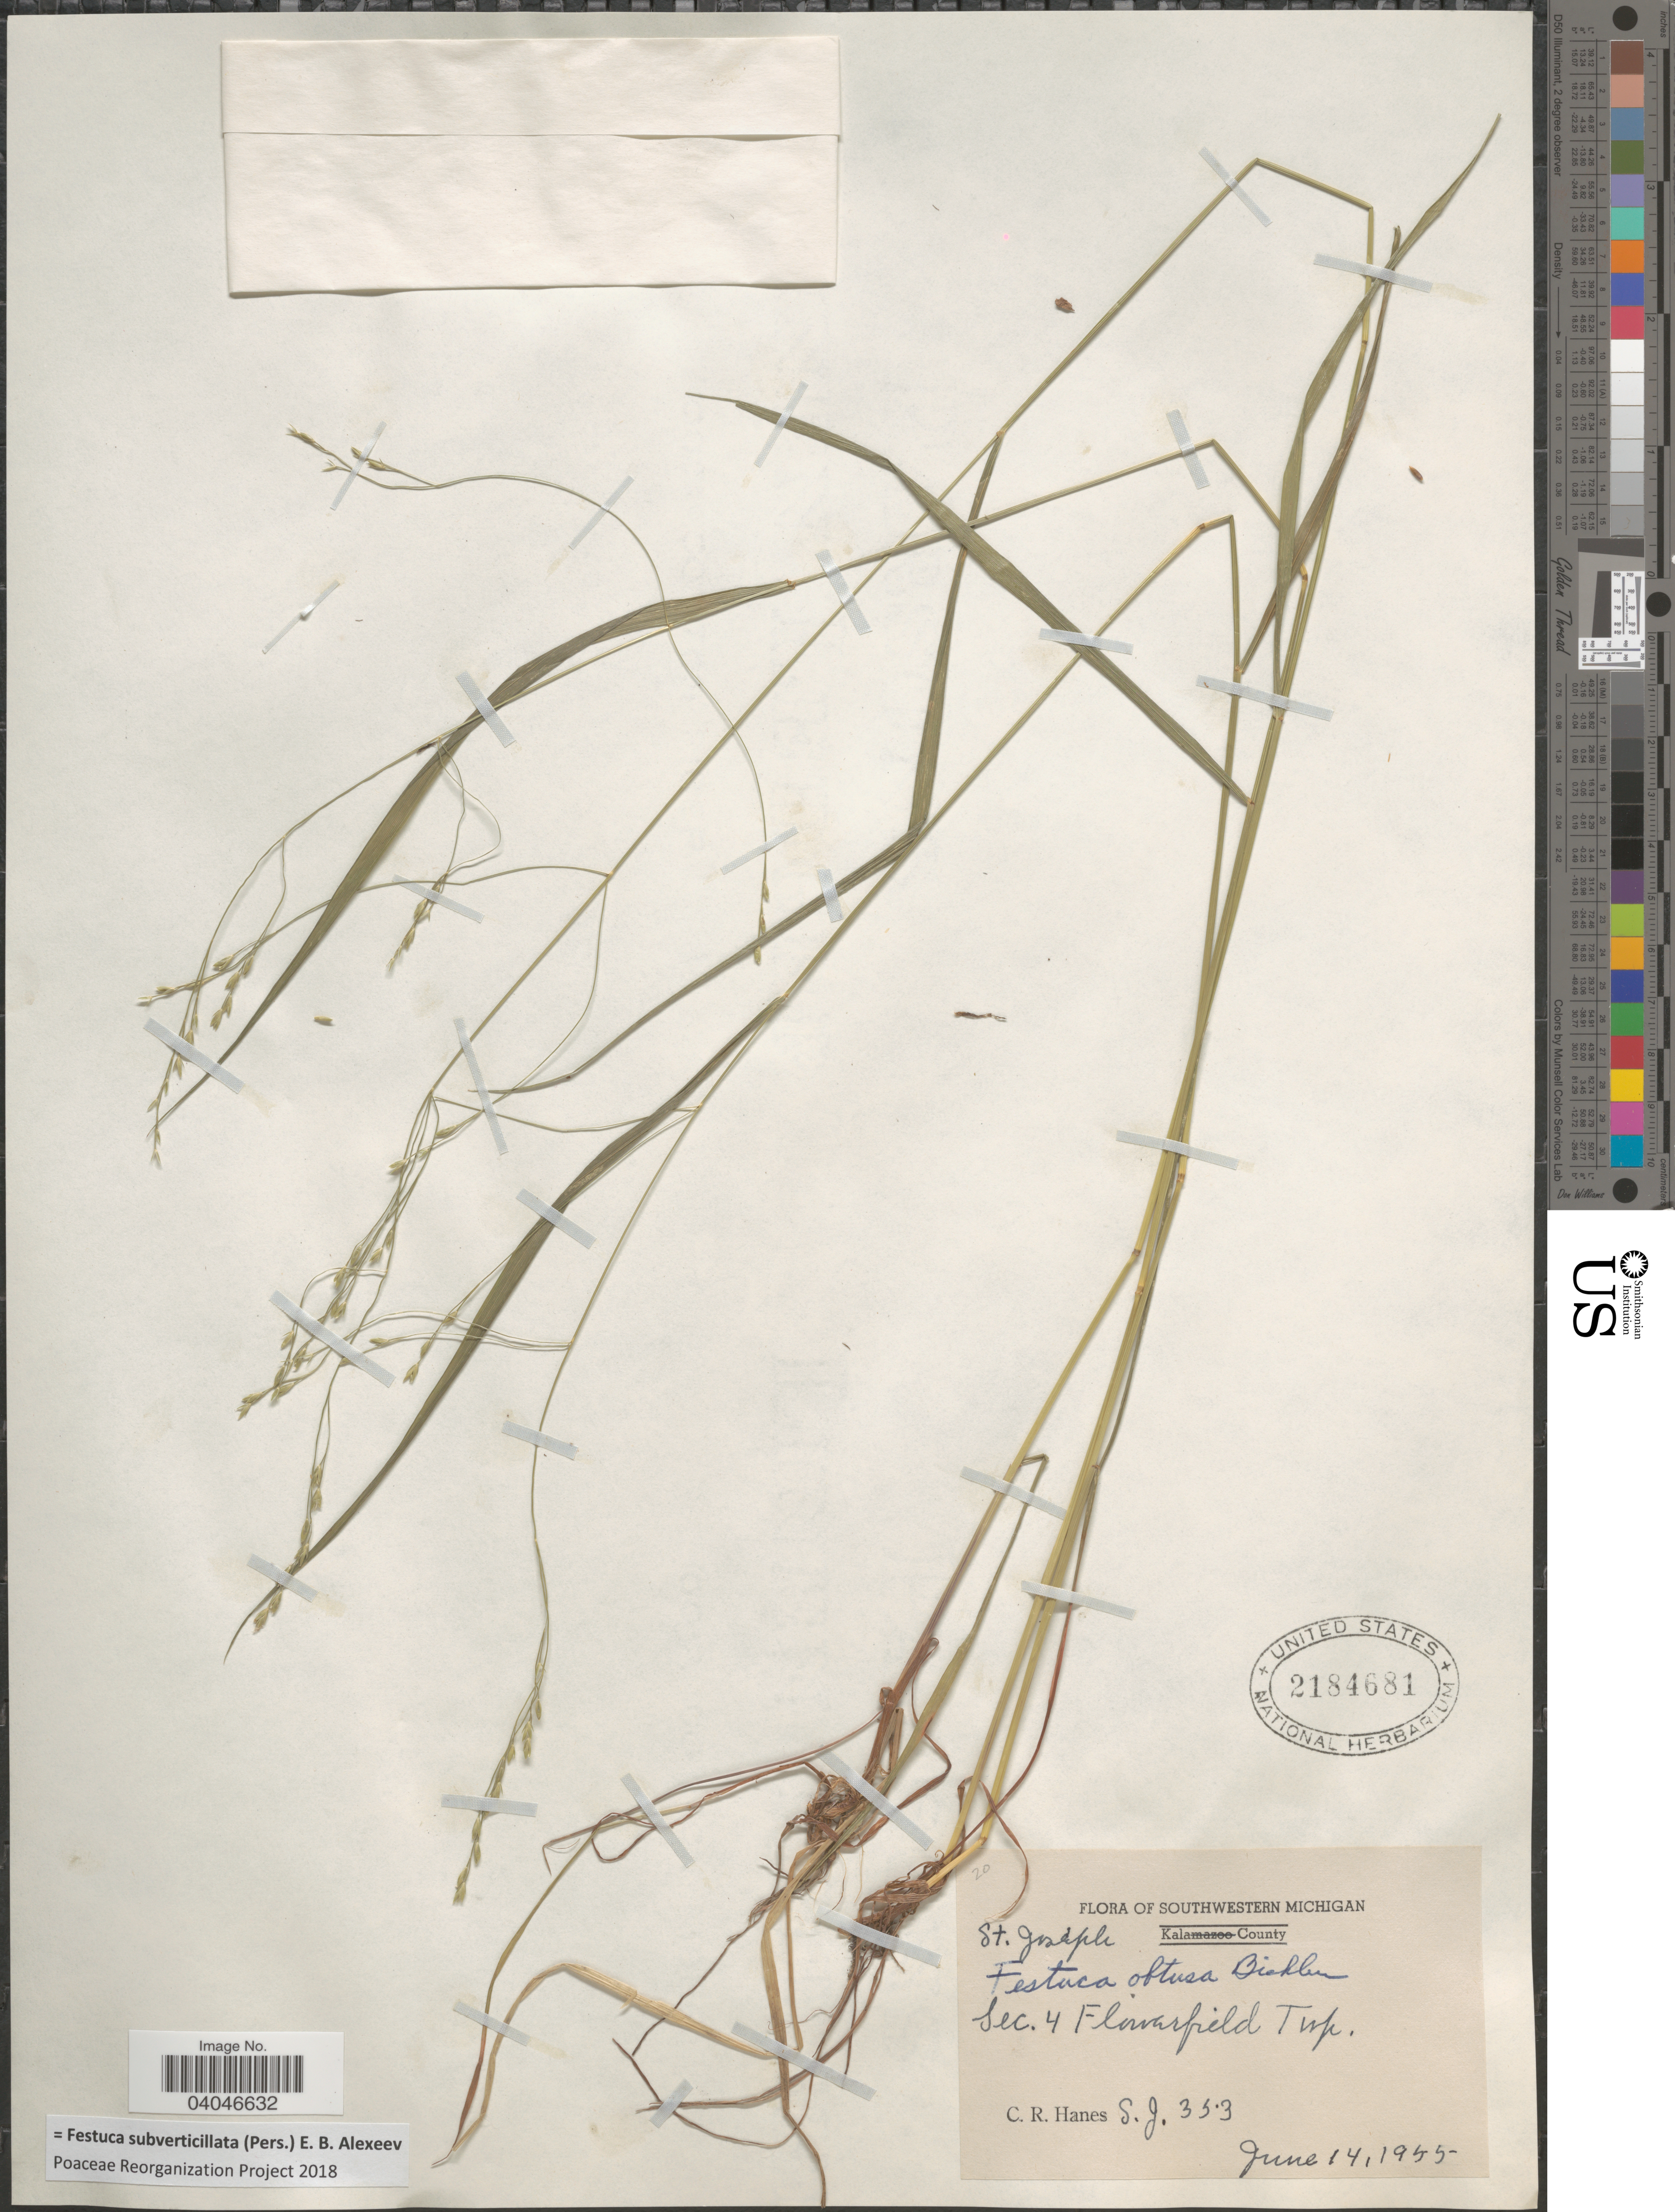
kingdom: Plantae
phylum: Tracheophyta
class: Liliopsida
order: Poales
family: Poaceae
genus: Festuca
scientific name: Festuca subverticillata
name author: (Pers.) E.B. Alexeev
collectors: C. Hanes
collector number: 353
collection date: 1955-06-14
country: United States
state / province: Michigan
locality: Southwestern Michigan. St. Joseph County. Sec. 4, Flowerfield Twp.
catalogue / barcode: US 2184681